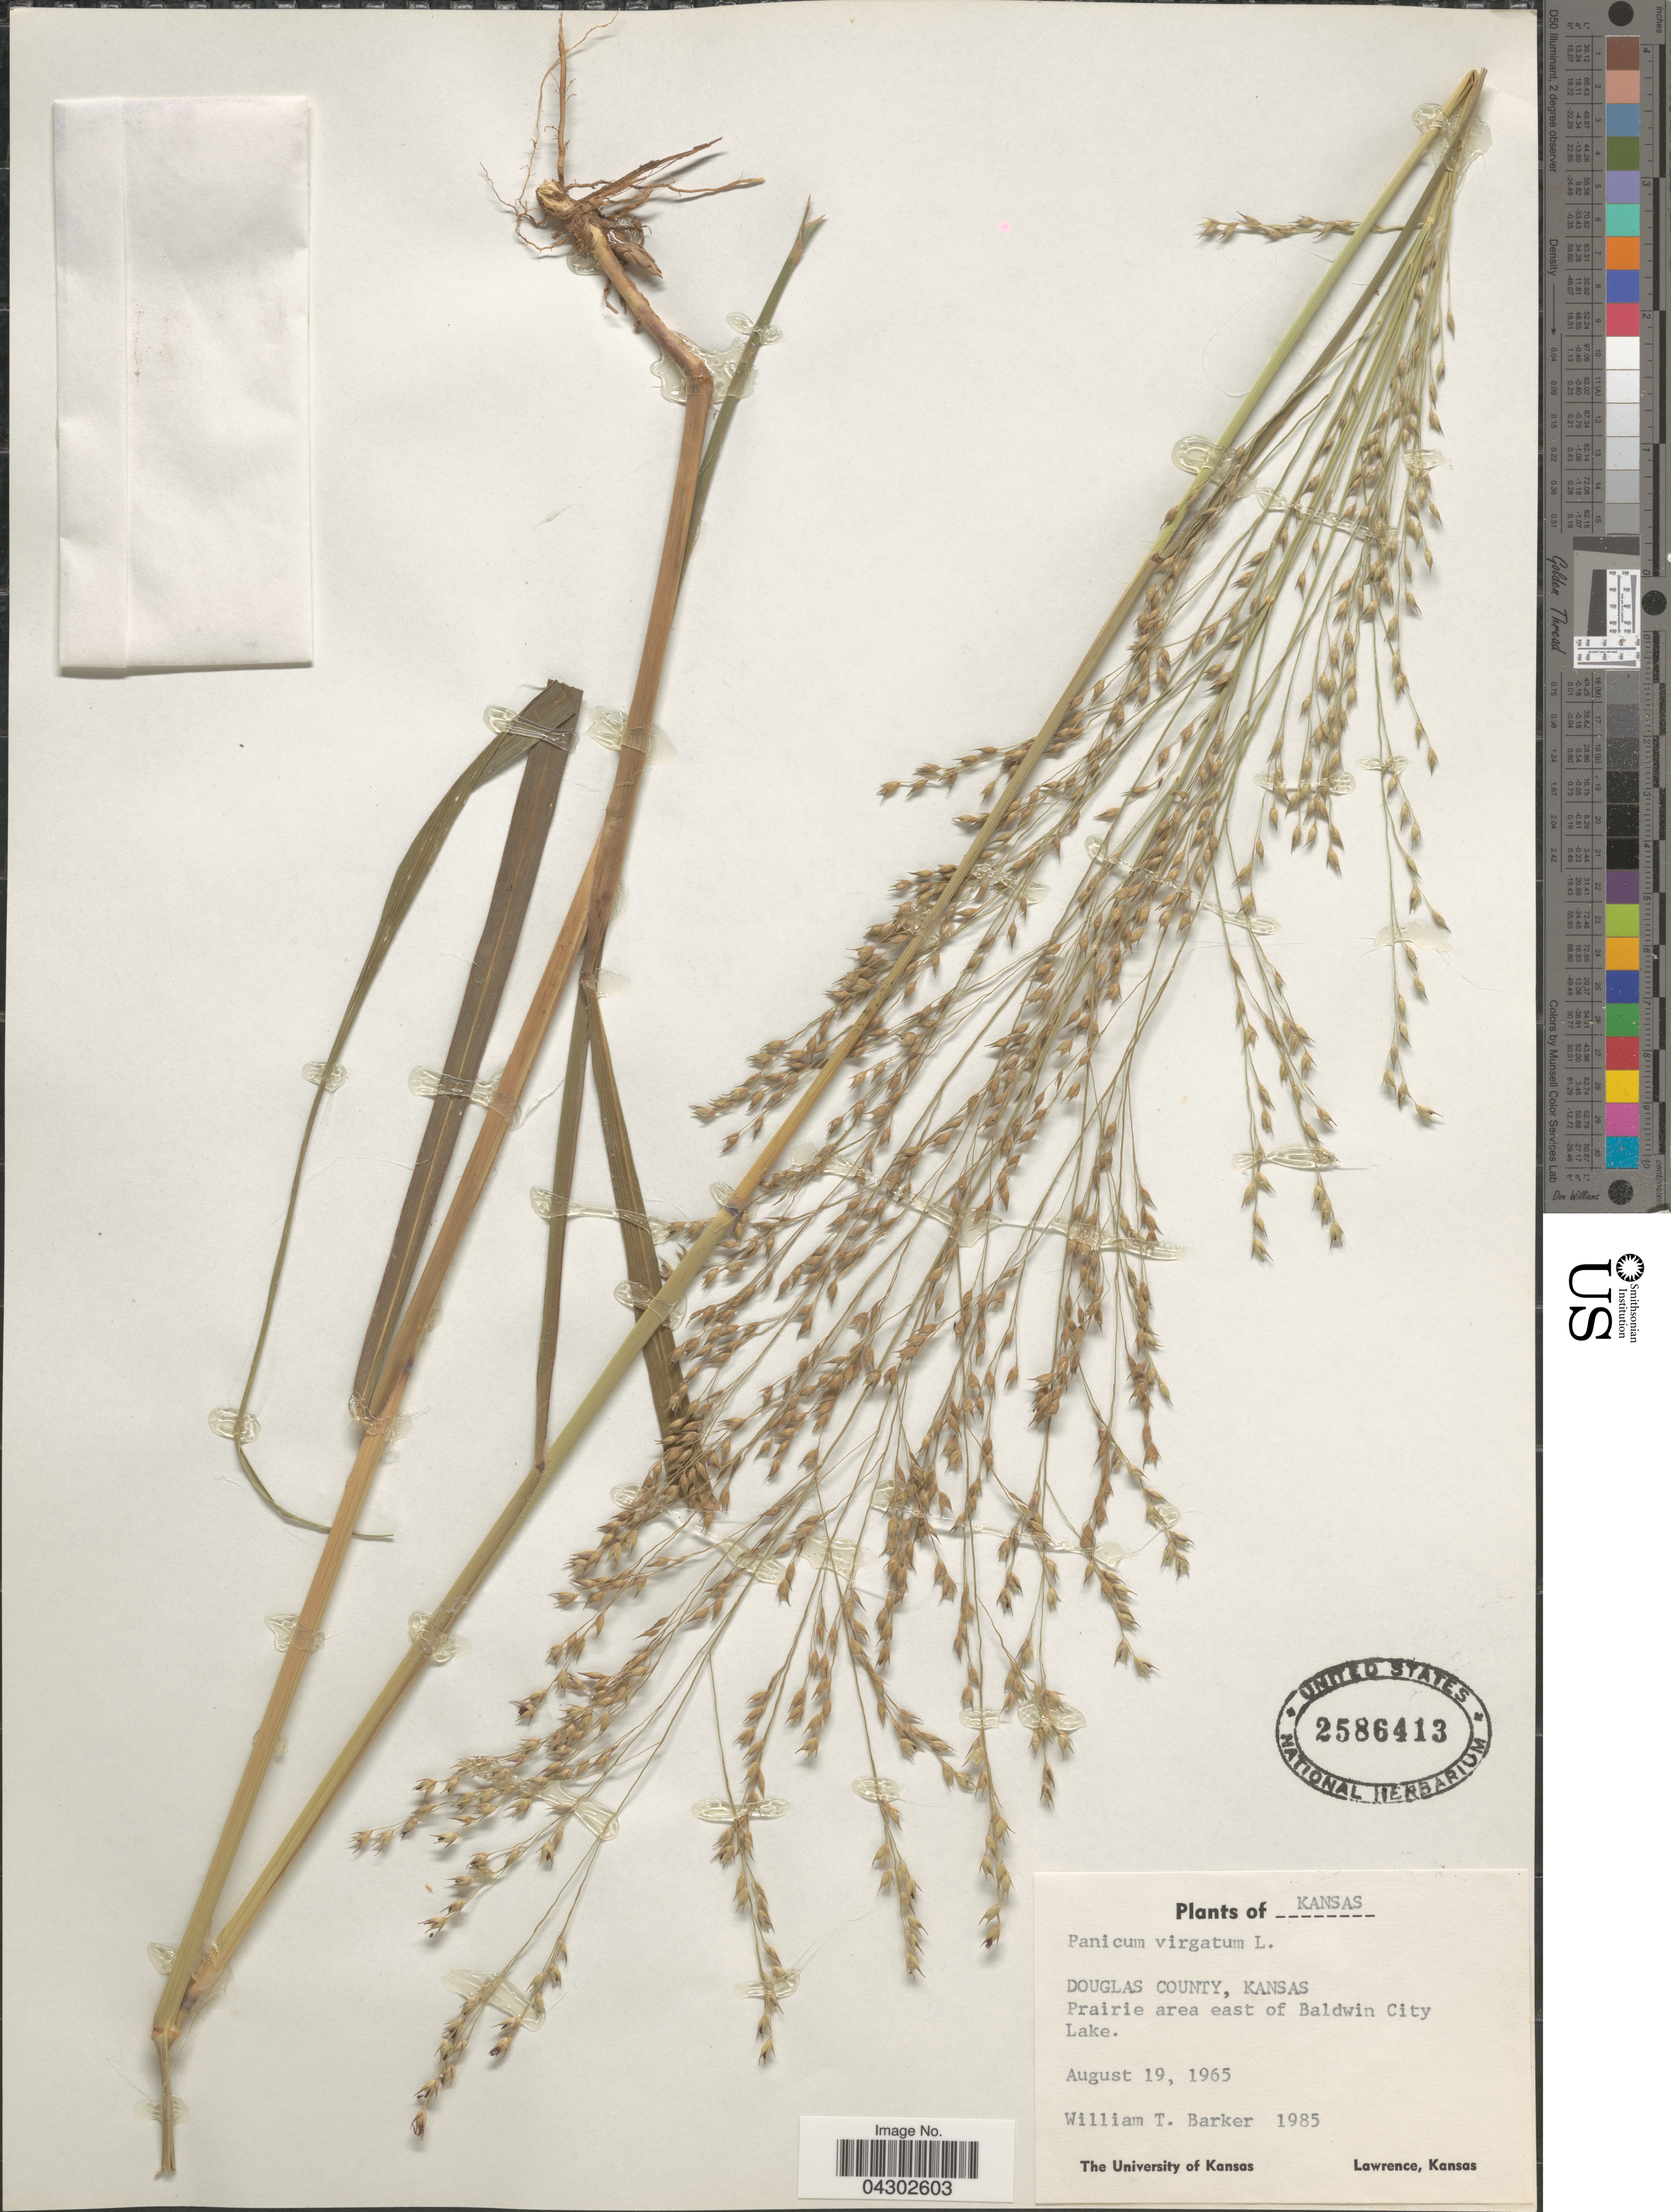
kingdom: Plantae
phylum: Tracheophyta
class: Liliopsida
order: Poales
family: Poaceae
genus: Panicum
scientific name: Panicum virgatum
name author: L.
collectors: W. T. Barker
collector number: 1985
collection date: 1965-08-19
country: United States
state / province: Kansas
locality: Douglas County, Kansas. Prairie area east of Baldwin City Lake.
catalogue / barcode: US 2586413